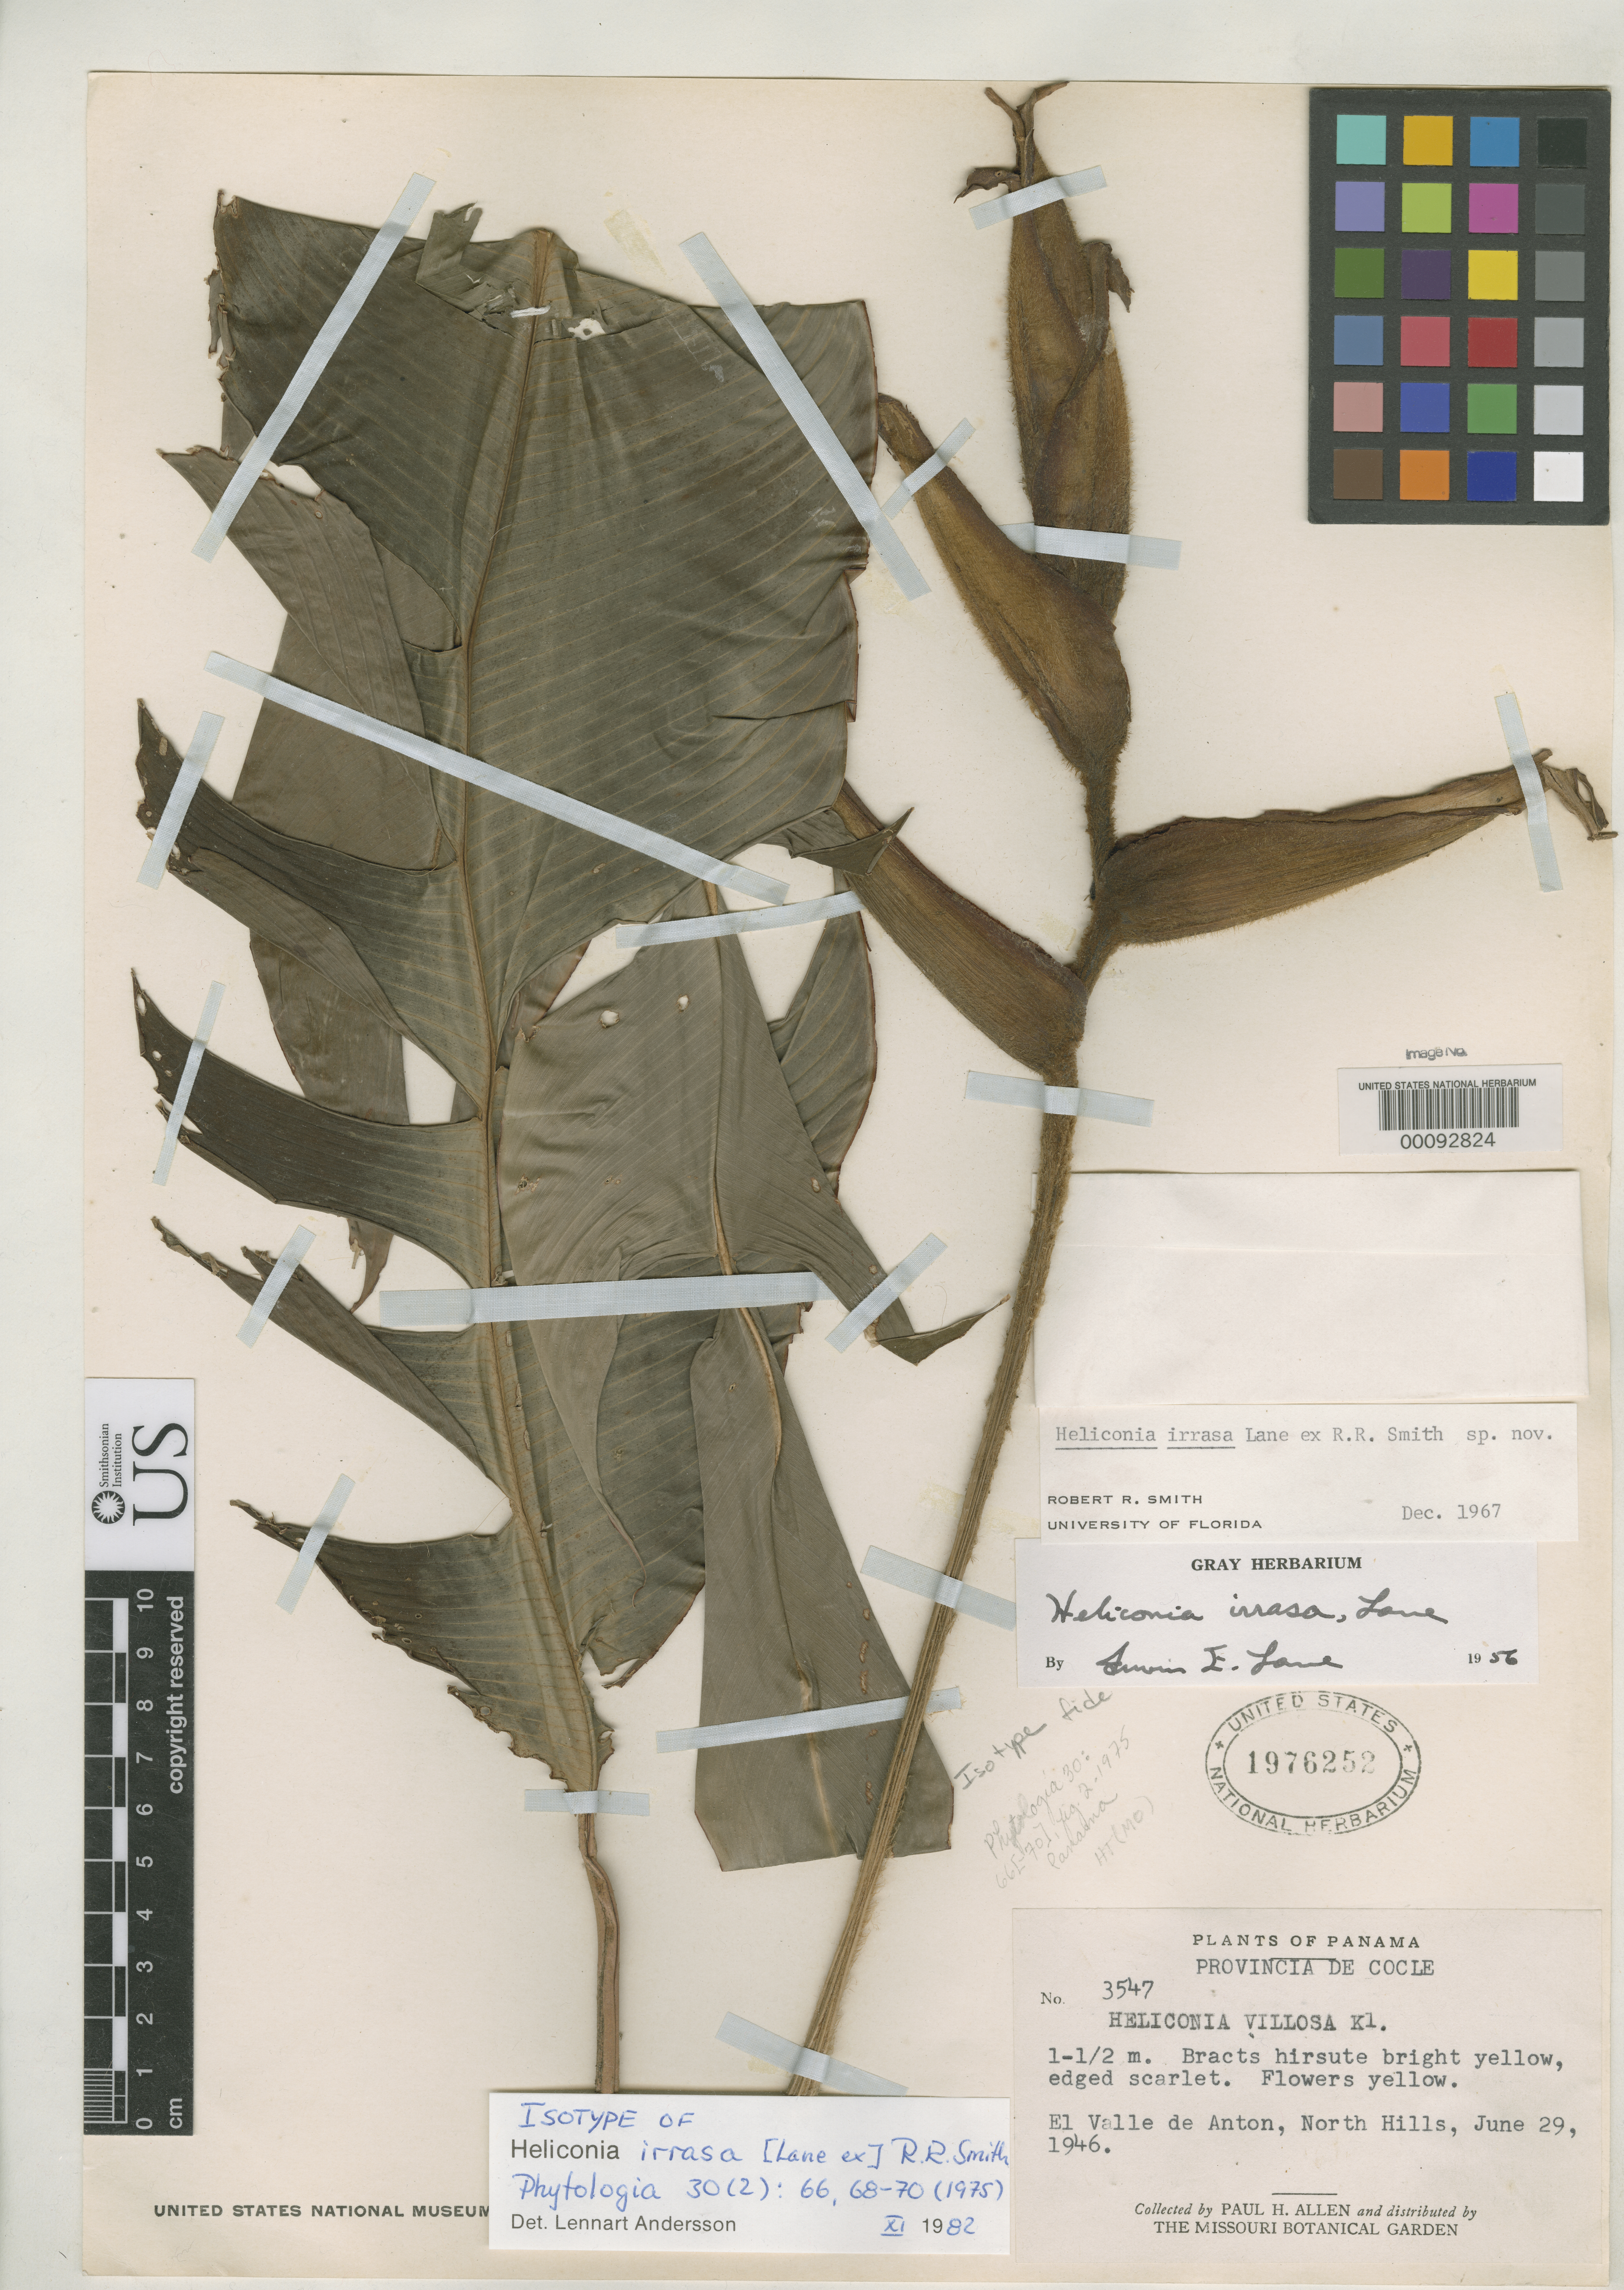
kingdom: Plantae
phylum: Tracheophyta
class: Liliopsida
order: Zingiberales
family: Heliconiaceae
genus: Heliconia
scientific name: Heliconia irrasa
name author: Lane ex R.R. Sm.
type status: Isotype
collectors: P. H. Allen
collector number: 3547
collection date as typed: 29 Jun 1946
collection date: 1946-06-29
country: Panama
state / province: Coclé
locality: El Valle De Anton.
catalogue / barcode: US 1976252